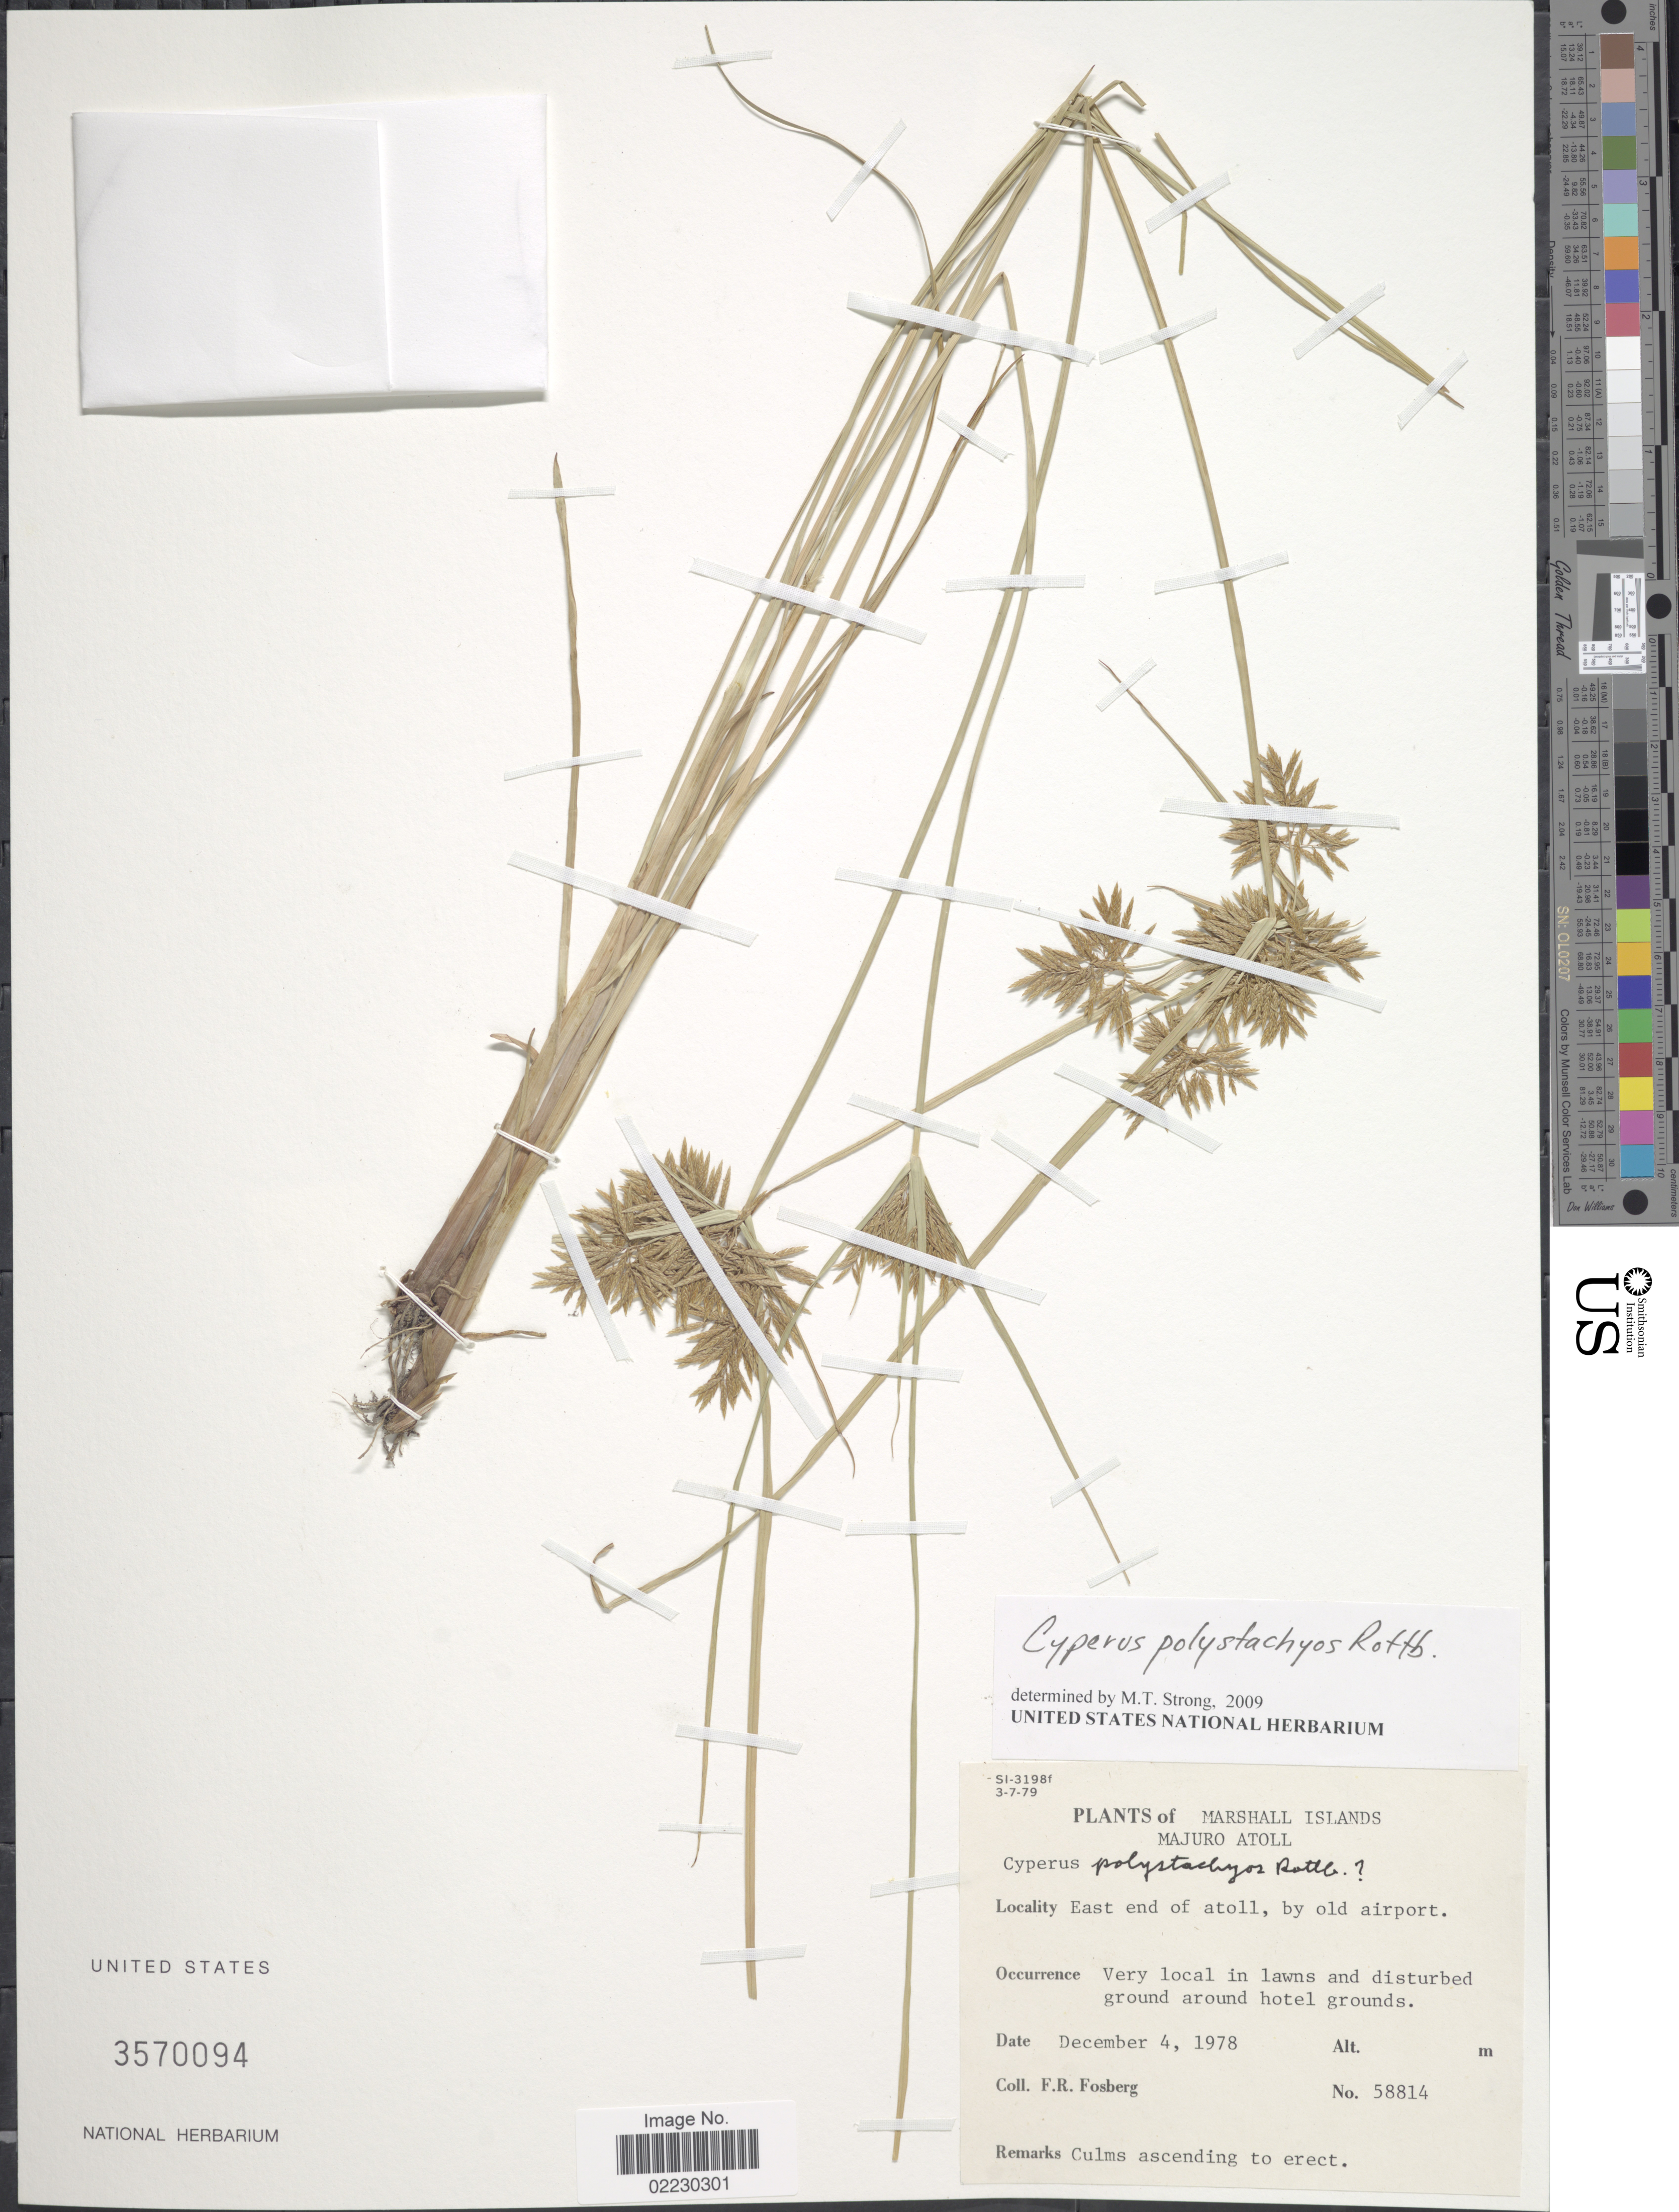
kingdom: Plantae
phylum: Tracheophyta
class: Liliopsida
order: Poales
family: Cyperaceae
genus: Cyperus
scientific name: Cyperus polystachyos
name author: Rottb.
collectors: F. R. Fosberg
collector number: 58814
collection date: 1978-12-04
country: Marshall Islands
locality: Marshall Islands, Majuro Atoll, east end of atoll, by old airport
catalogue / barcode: US 3570094